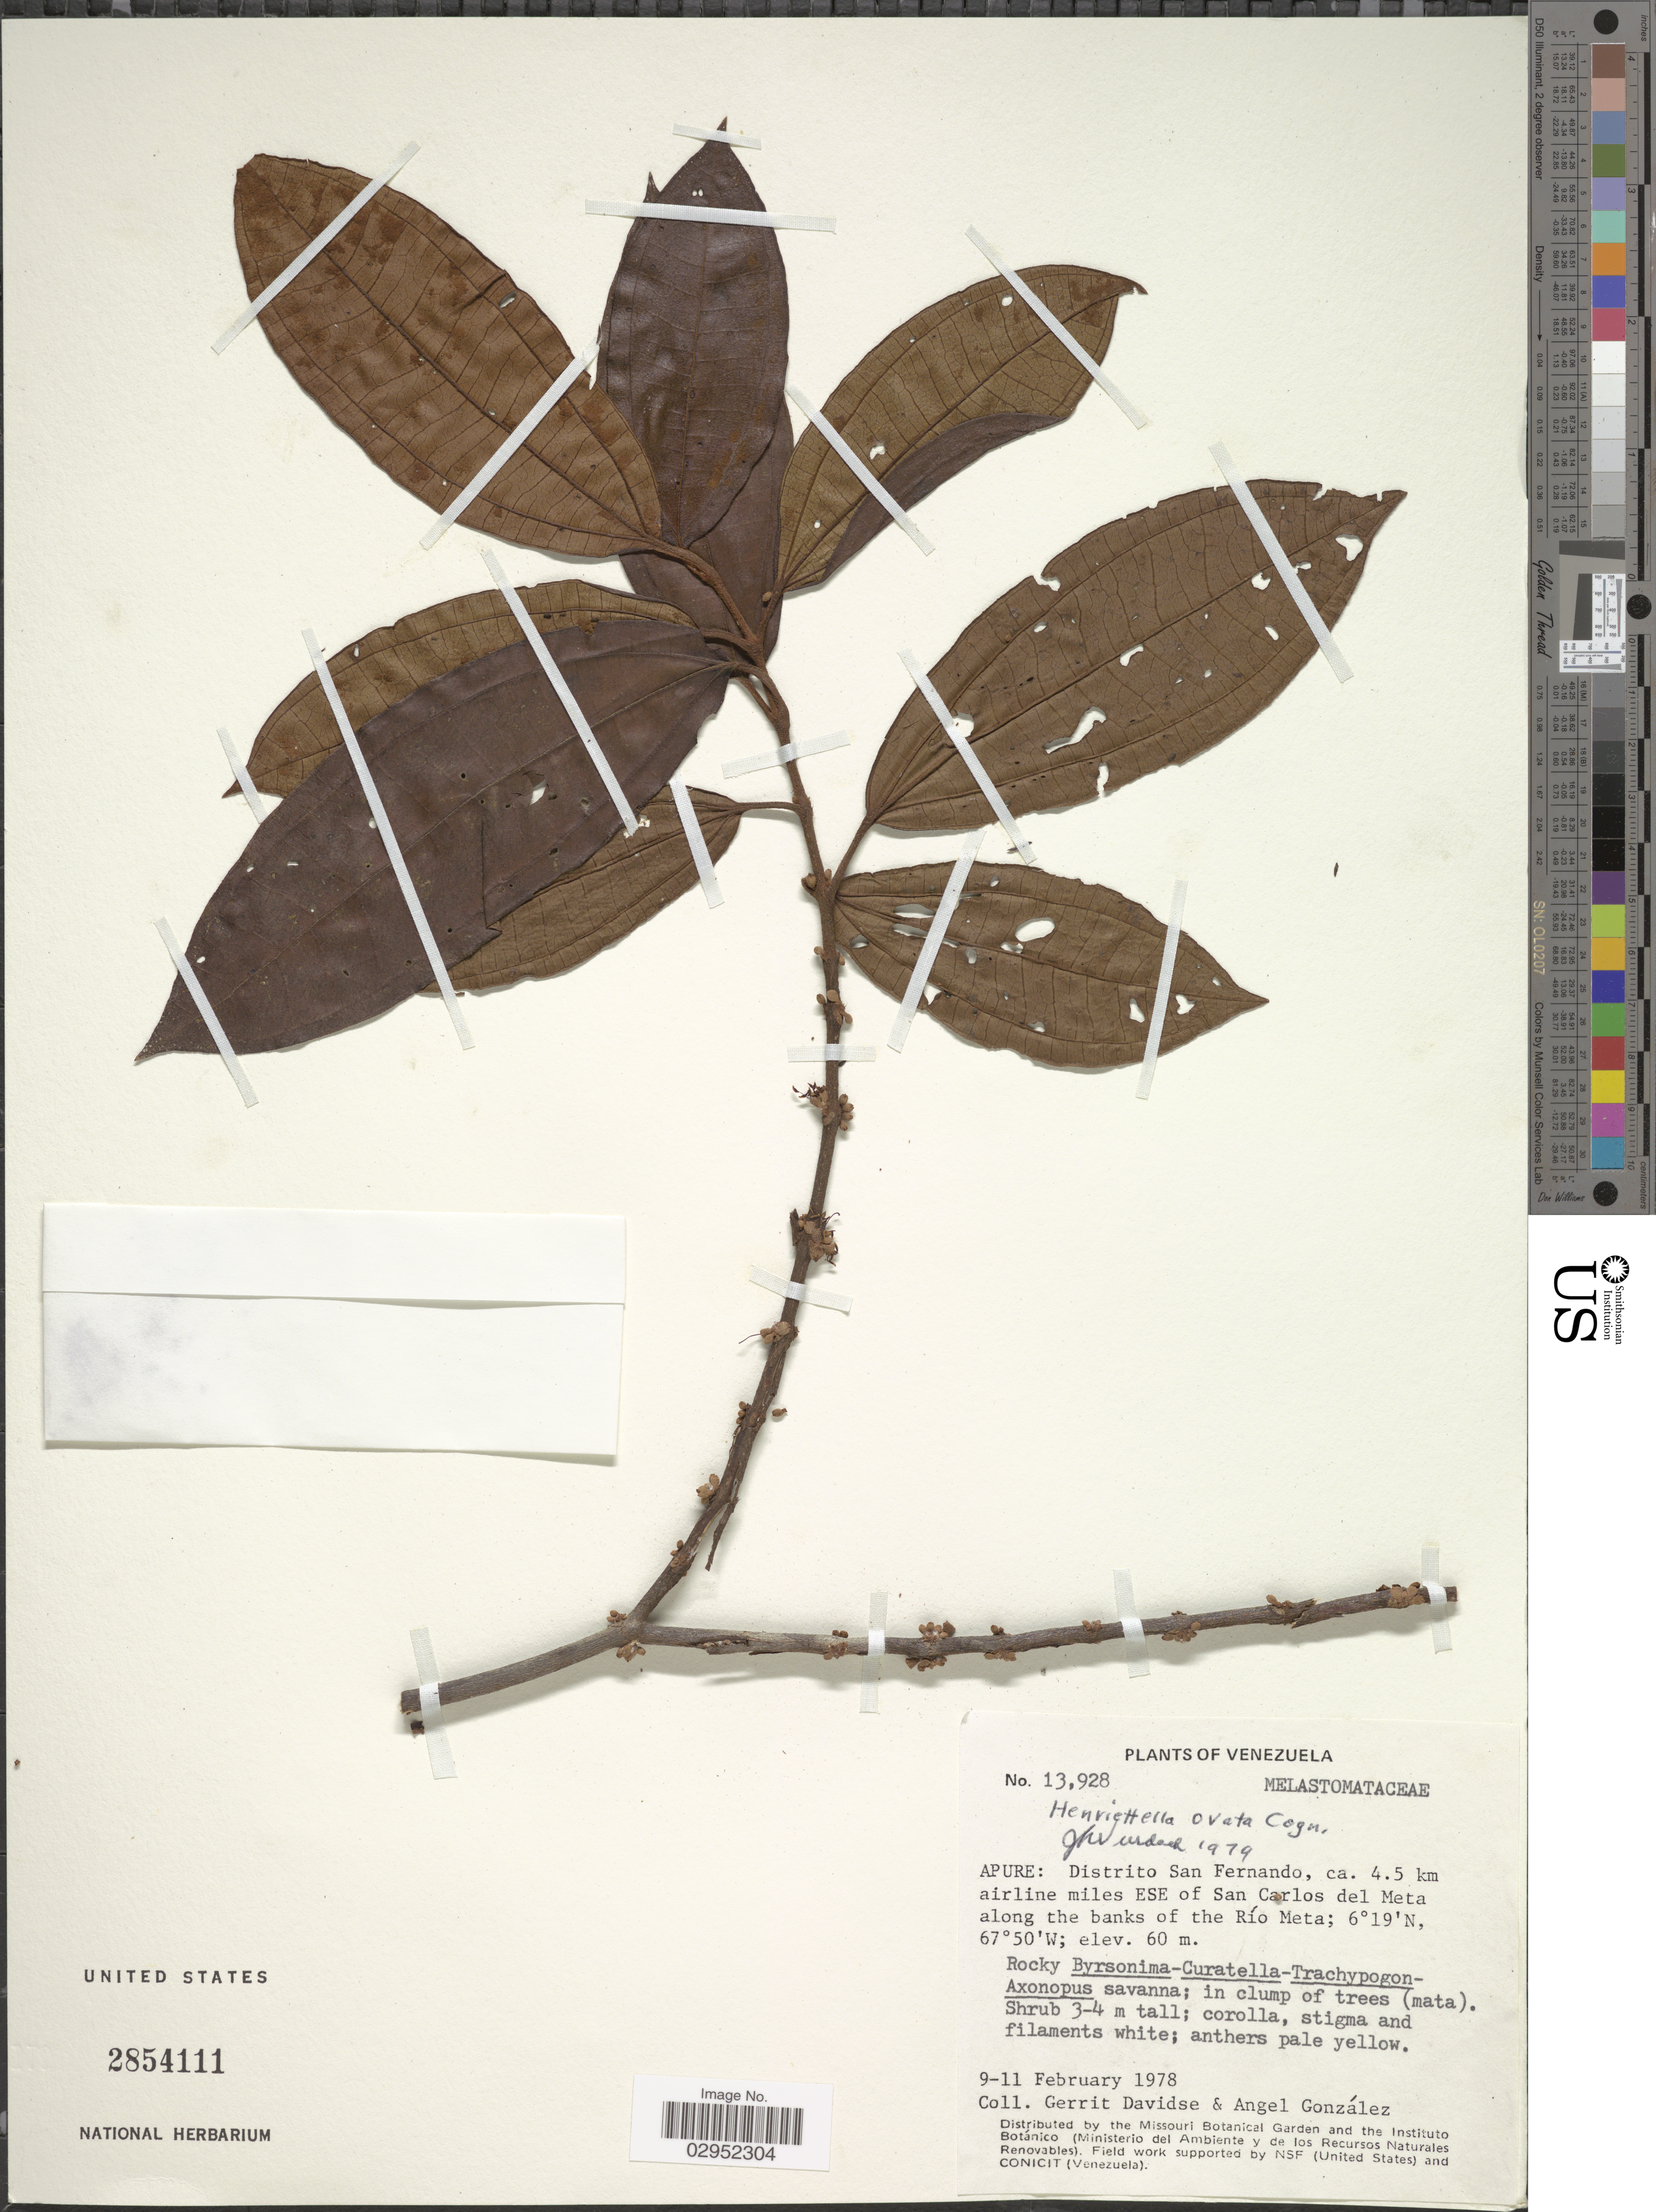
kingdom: Plantae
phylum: Tracheophyta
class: Magnoliopsida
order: Myrtales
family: Melastomataceae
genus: Henriettea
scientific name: Henriettea ovata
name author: (Cogn.) Penneys et al.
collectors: G. Davidse & A. C. González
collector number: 13928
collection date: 1978-02-09/1978-02-11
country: Venezuela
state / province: Apure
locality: Distrito San Fernando, ca. 4.5 km airline miles ESE of San Carlos del Meta along the banks of the Río Meta.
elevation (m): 60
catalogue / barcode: US 2854111